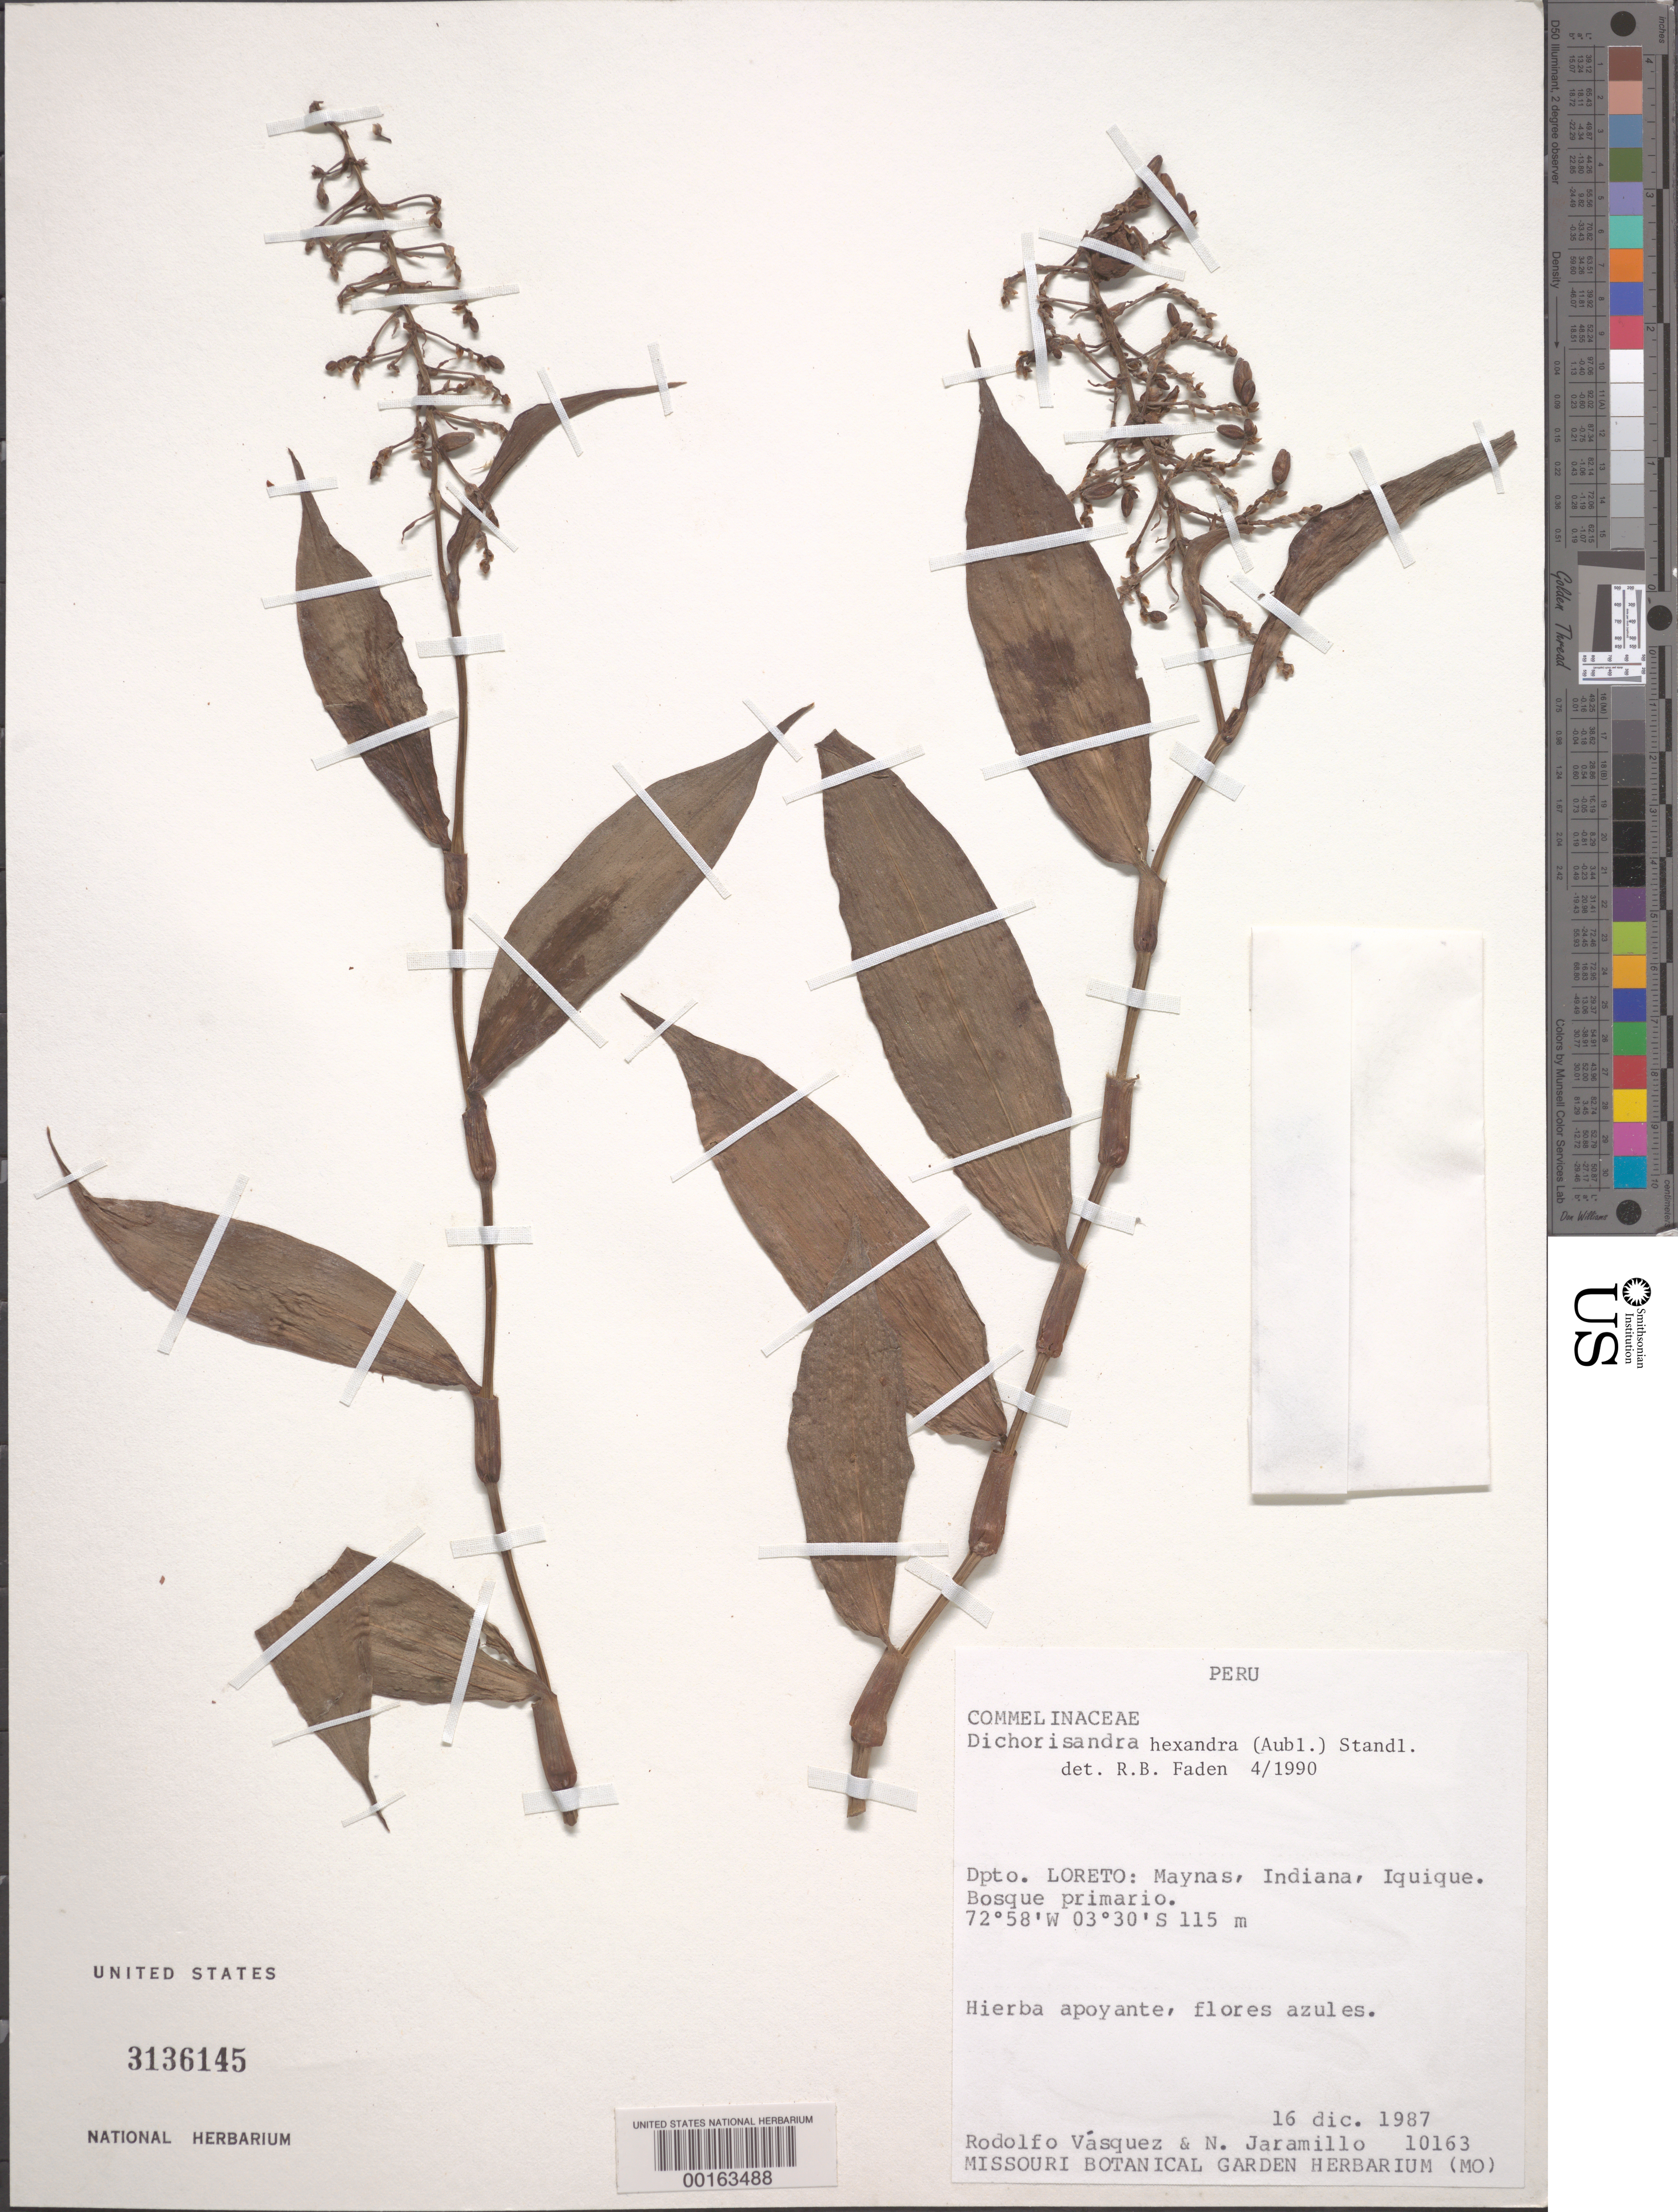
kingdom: Plantae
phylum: Tracheophyta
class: Liliopsida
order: Commelinales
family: Commelinaceae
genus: Dichorisandra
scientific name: Dichorisandra hexandra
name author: (Aubl.) Standl.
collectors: R. Vasquez & N. Jaramillo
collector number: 10163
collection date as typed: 16 Dec 1987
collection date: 1987-12-16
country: Peru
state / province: Loreto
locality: Maynas, indiana, iquique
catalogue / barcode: US 3136145